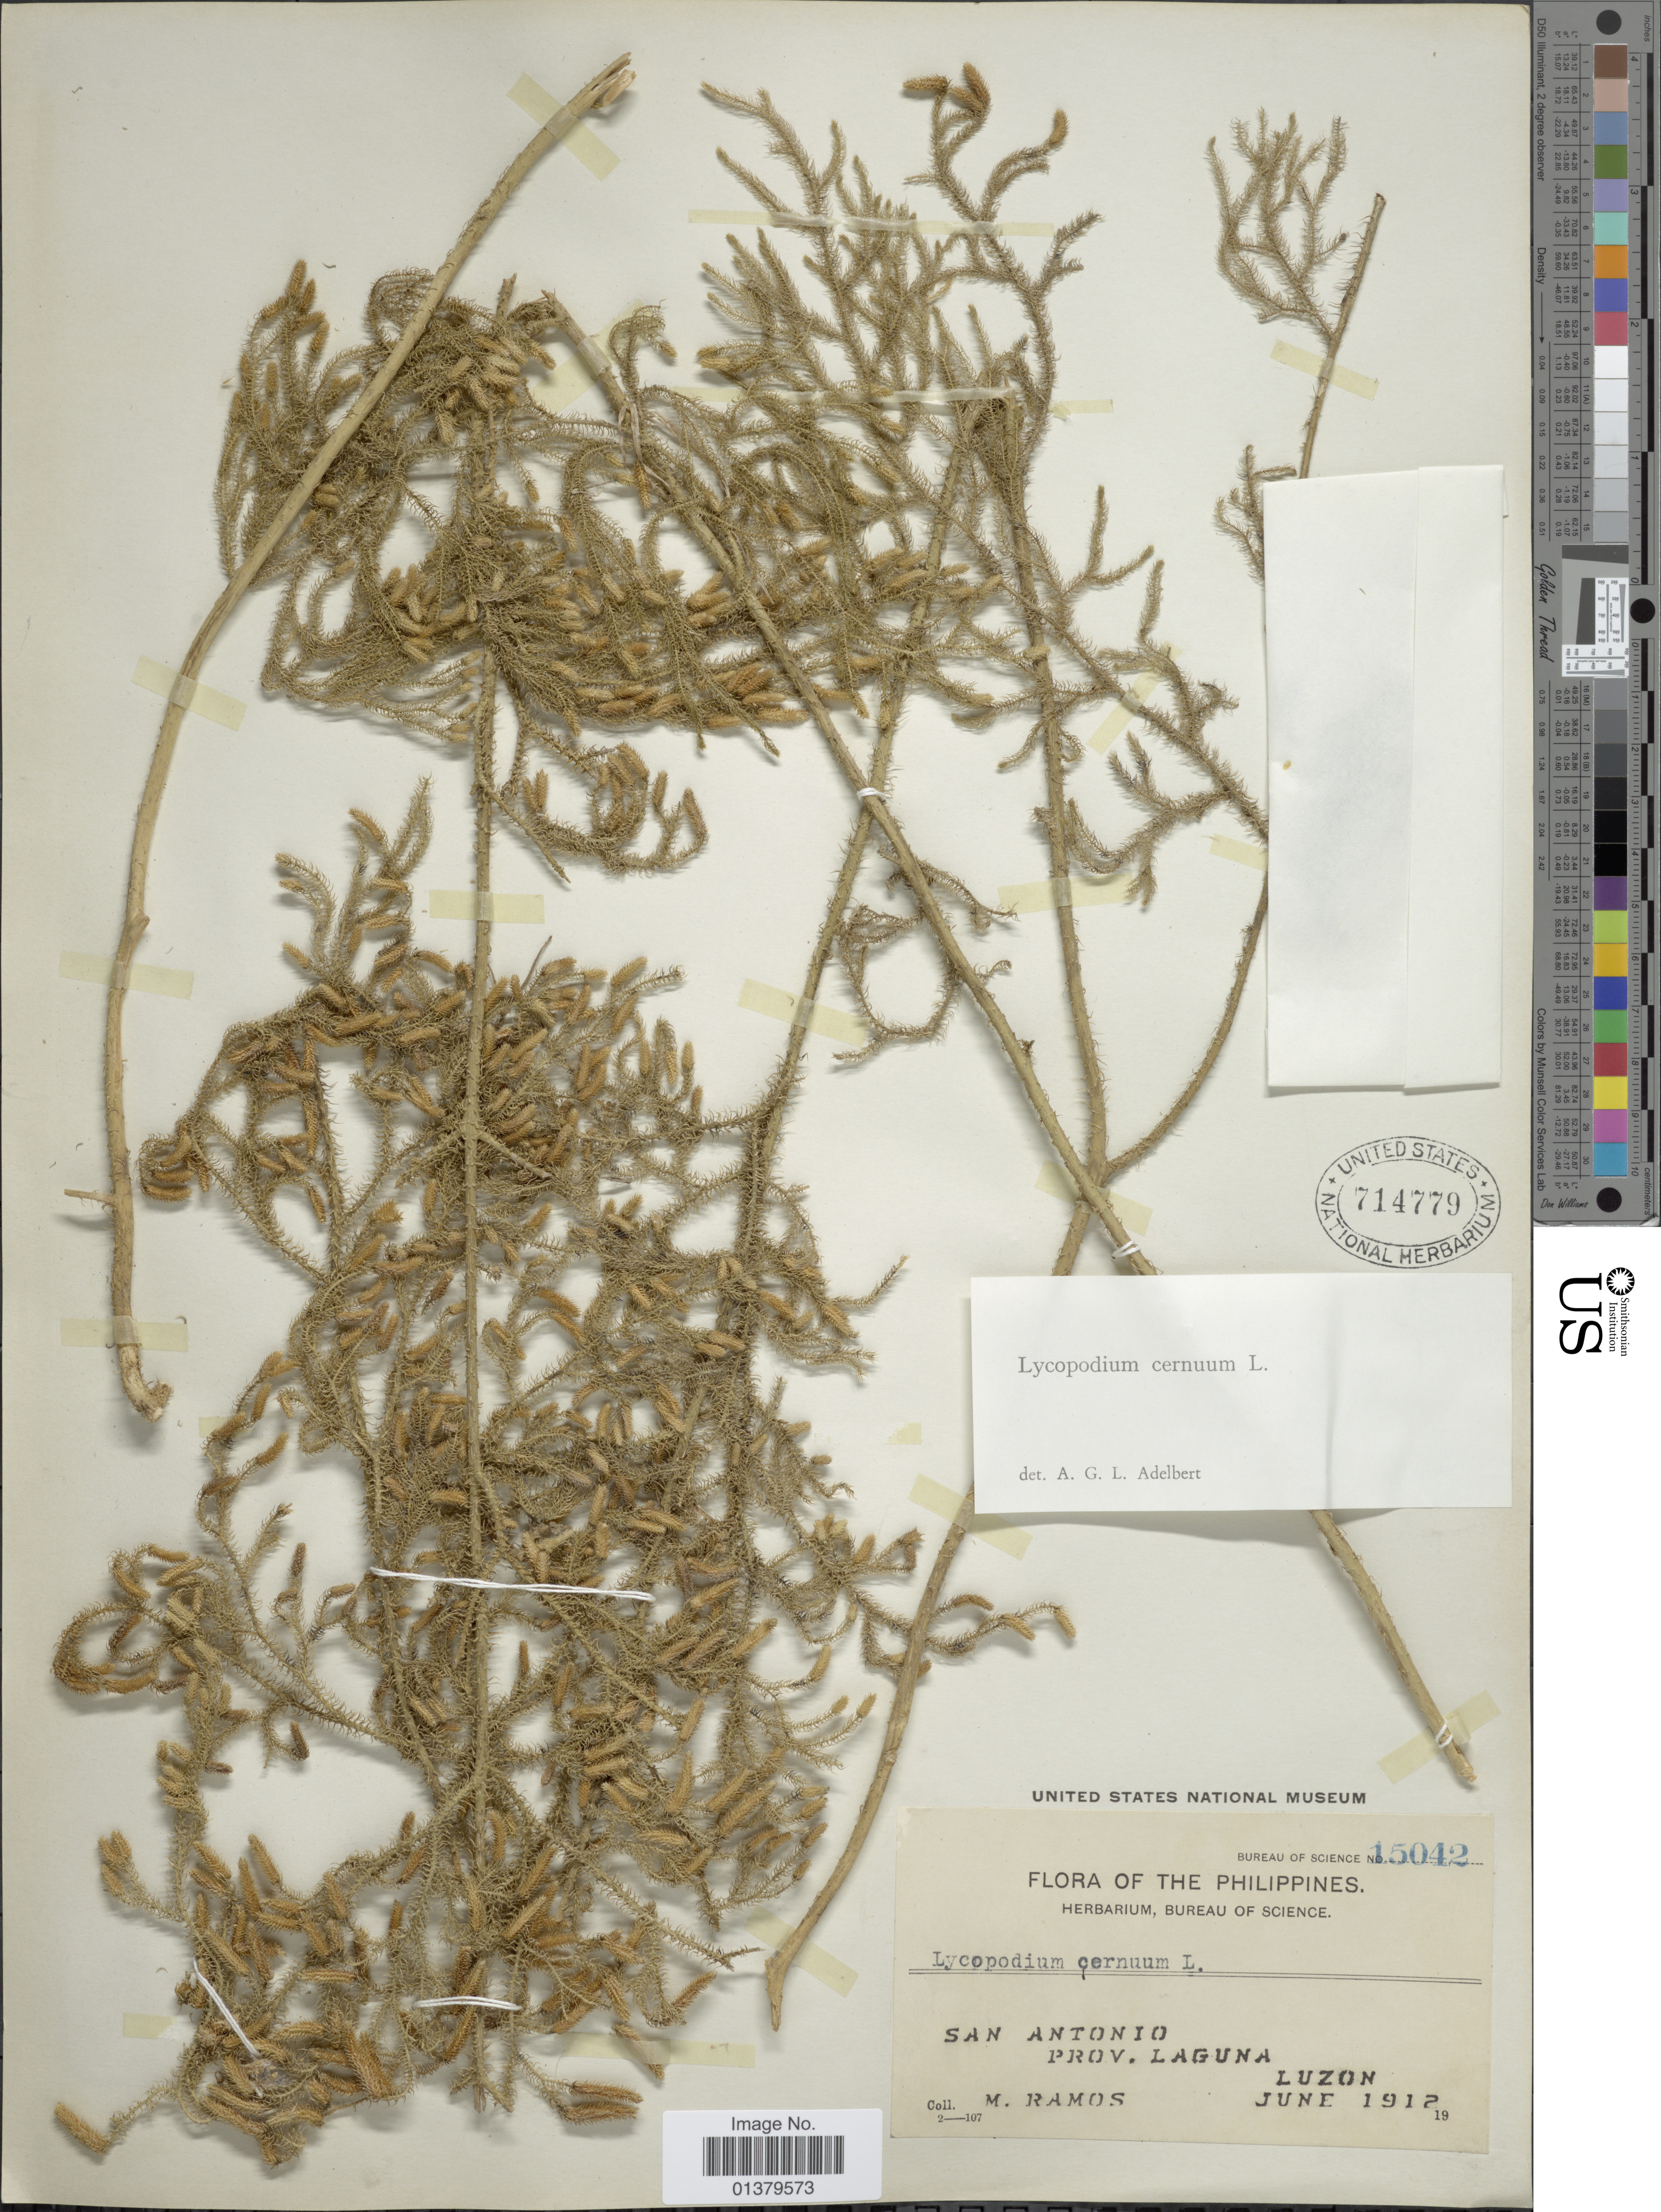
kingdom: Plantae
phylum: Tracheophyta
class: Lycopodiopsida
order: Lycopodiales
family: Lycopodiaceae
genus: Palhinhaea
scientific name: Palhinhaea cernua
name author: (L.) Vasc. & Franco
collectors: M. Ramos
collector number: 15042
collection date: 1912-06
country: Philippines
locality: San Antonio Prov. laguna Luzon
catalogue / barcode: US 714779